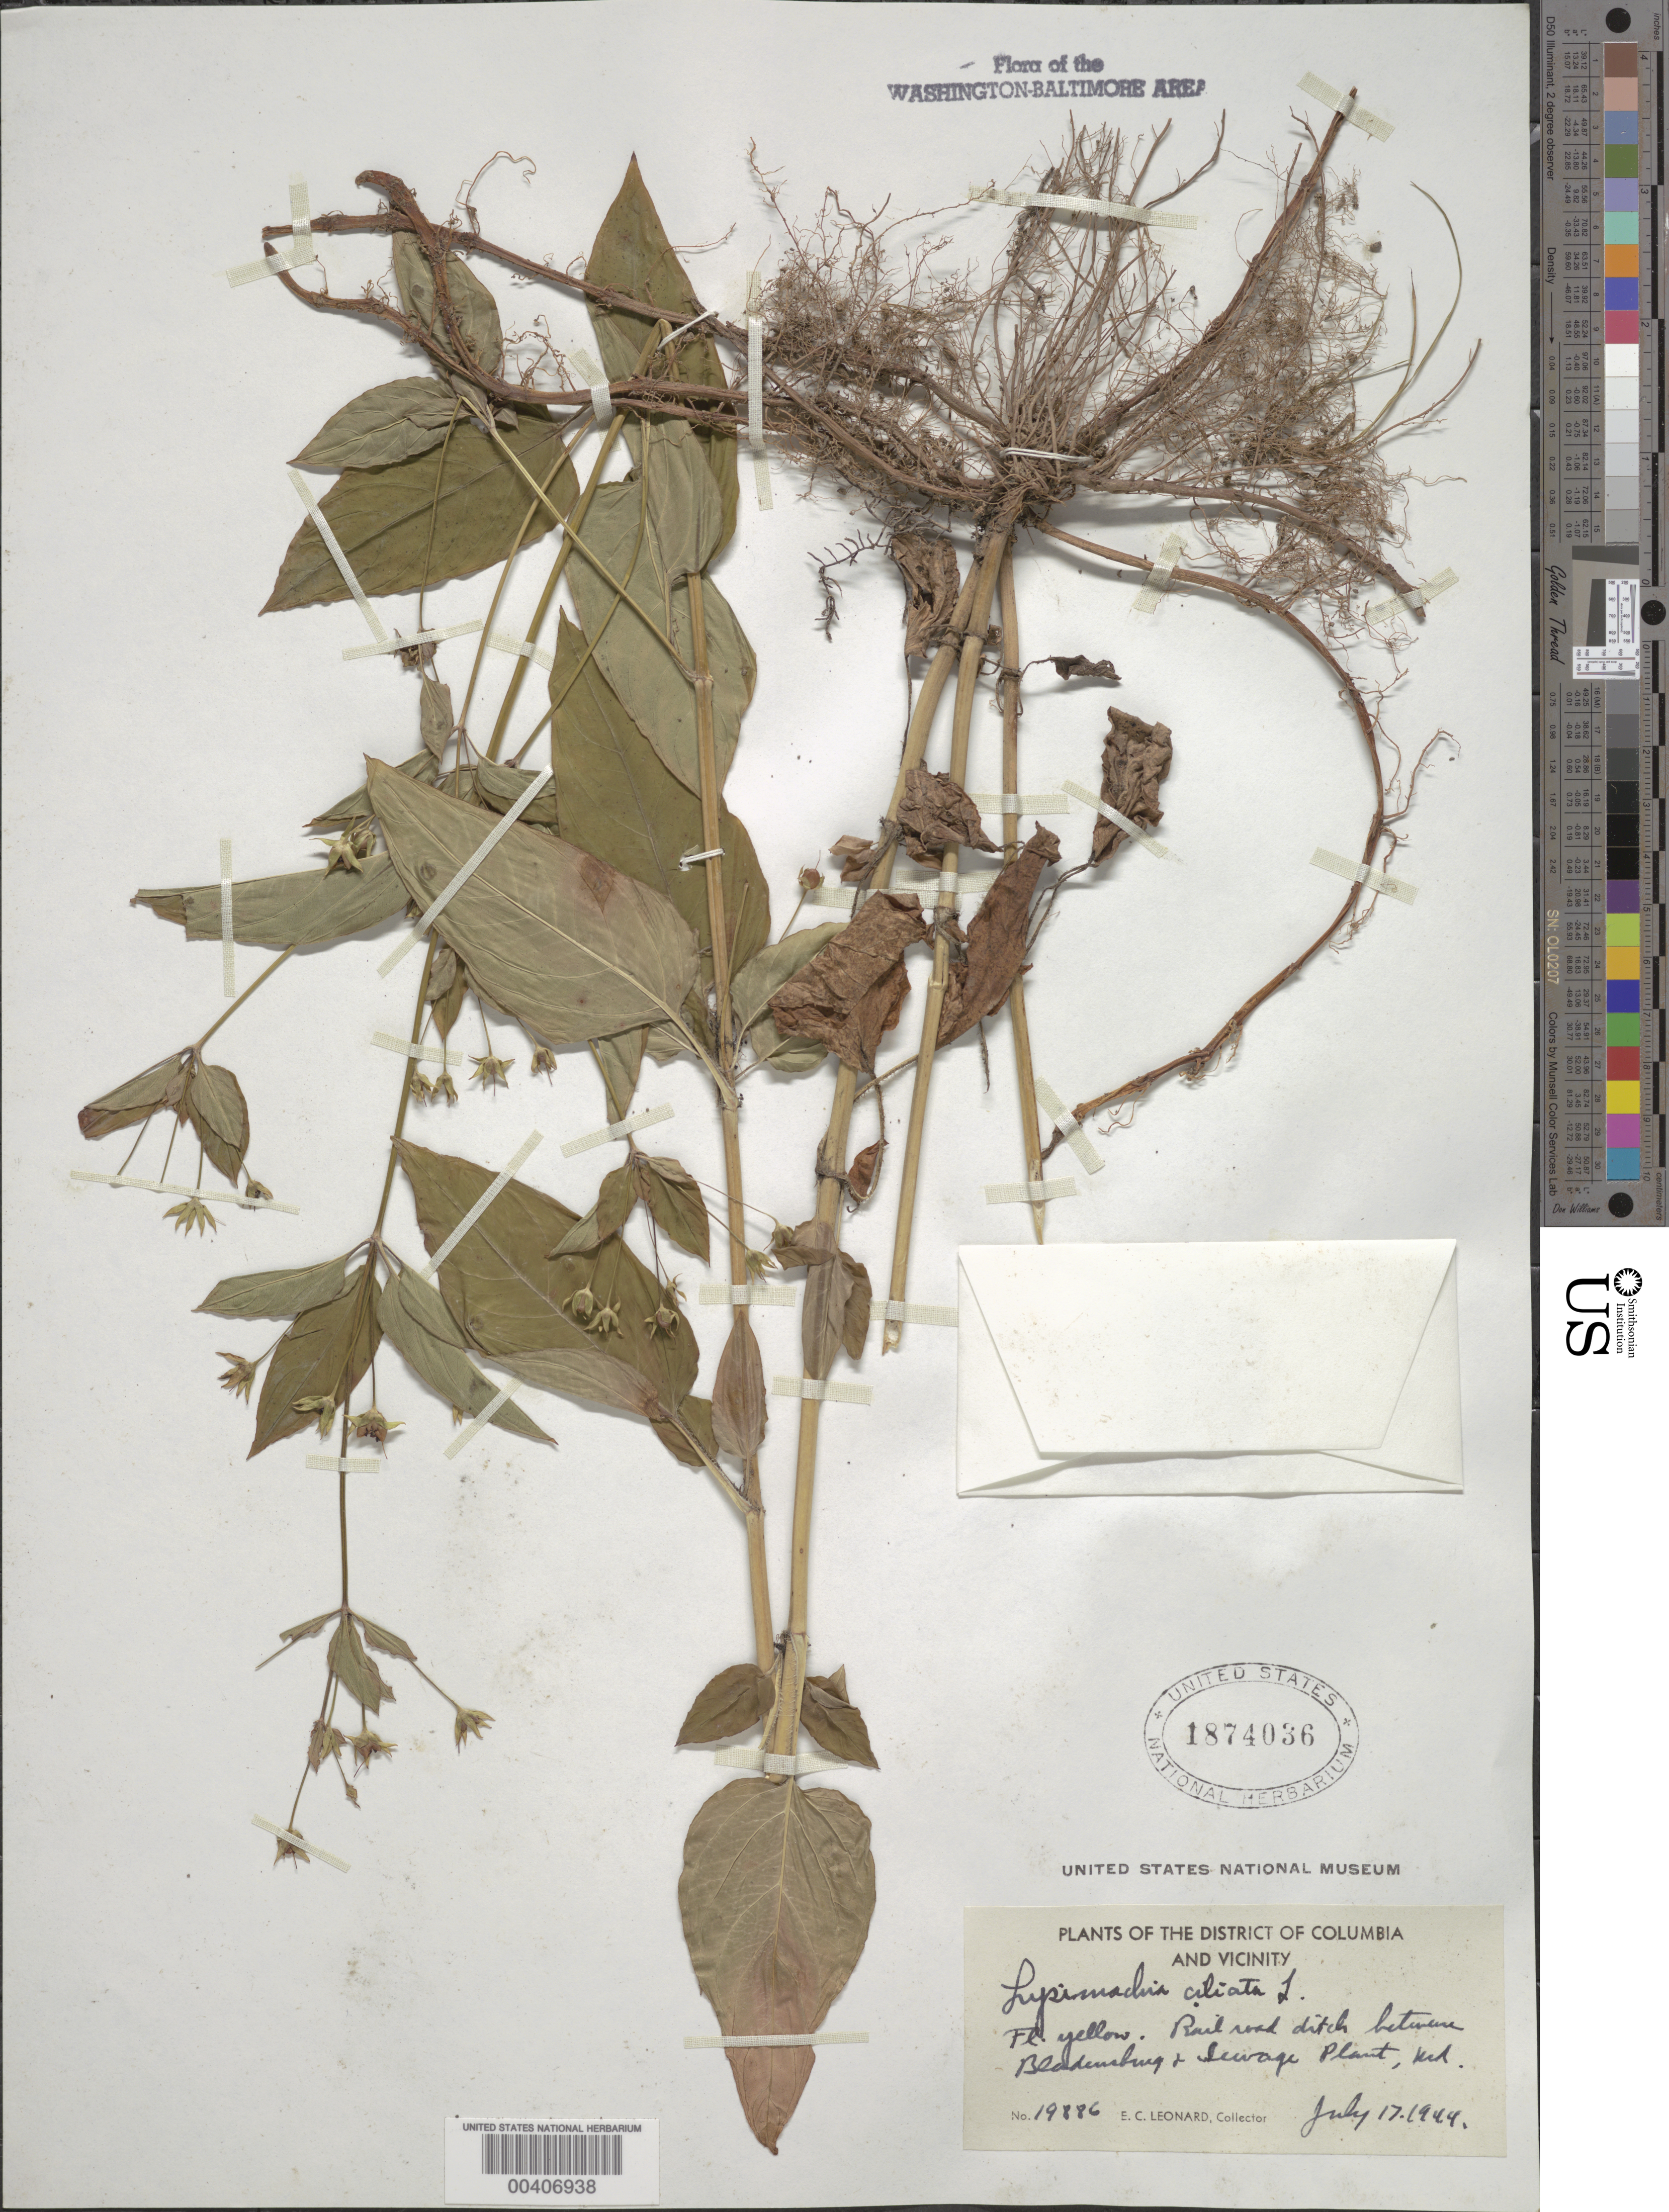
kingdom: Plantae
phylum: Tracheophyta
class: Magnoliopsida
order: Ericales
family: Primulaceae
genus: Lysimachia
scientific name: Lysimachia ciliata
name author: L.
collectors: E. C. Leonard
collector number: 19886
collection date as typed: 17 Jul 1944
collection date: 1944-07-17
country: United States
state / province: Maryland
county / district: Prince George's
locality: Between Bladensburg and Sewage Plant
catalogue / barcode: US 1874036